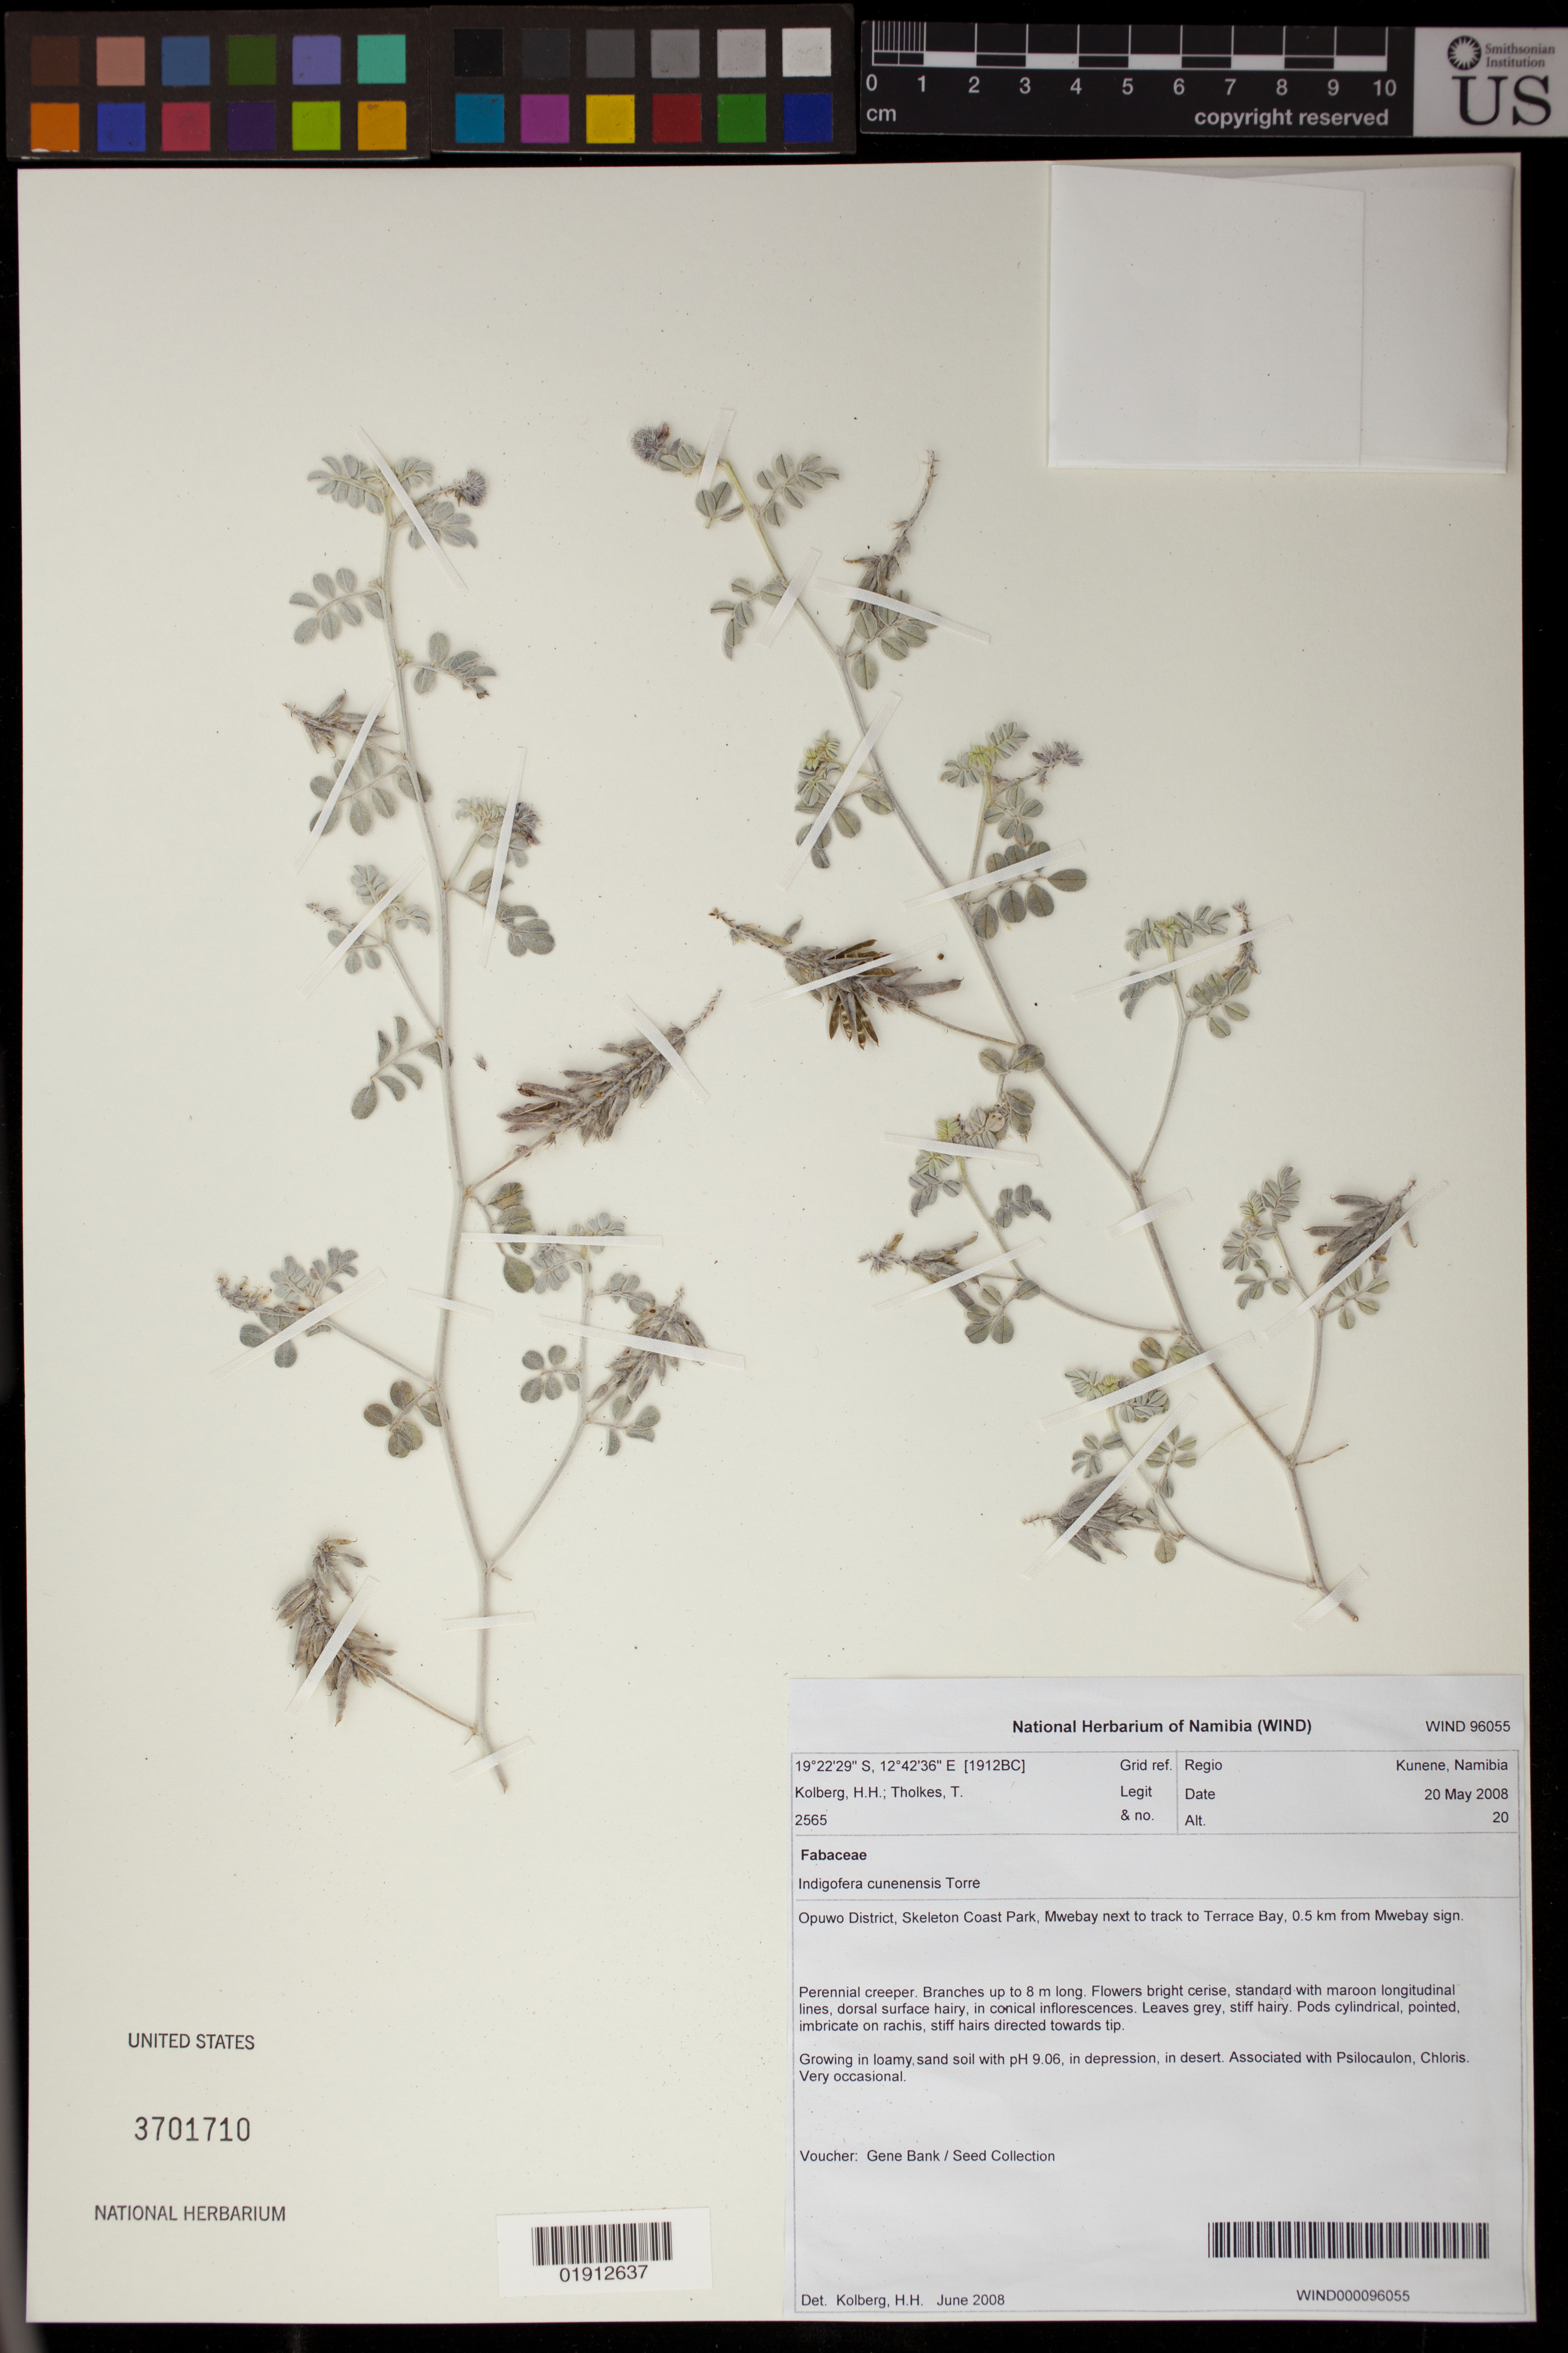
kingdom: Plantae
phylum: Tracheophyta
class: Magnoliopsida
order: Fabales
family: Fabaceae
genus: Indigofera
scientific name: Indigofera cunenensis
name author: Torre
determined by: Kolberg, H. H.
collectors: H. H. Kolberg & T. Tholkes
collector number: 2565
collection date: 2008-05-20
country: Namibia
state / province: Kunene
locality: Opuwo District, Skeleton Coast Park, Mwebay next to track to Terrace Bay, 0.5 km from Mwebay sign.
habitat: Growing in loamy sand soil with pH 9.06, in depression, in desert.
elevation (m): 20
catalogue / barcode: US 3701710